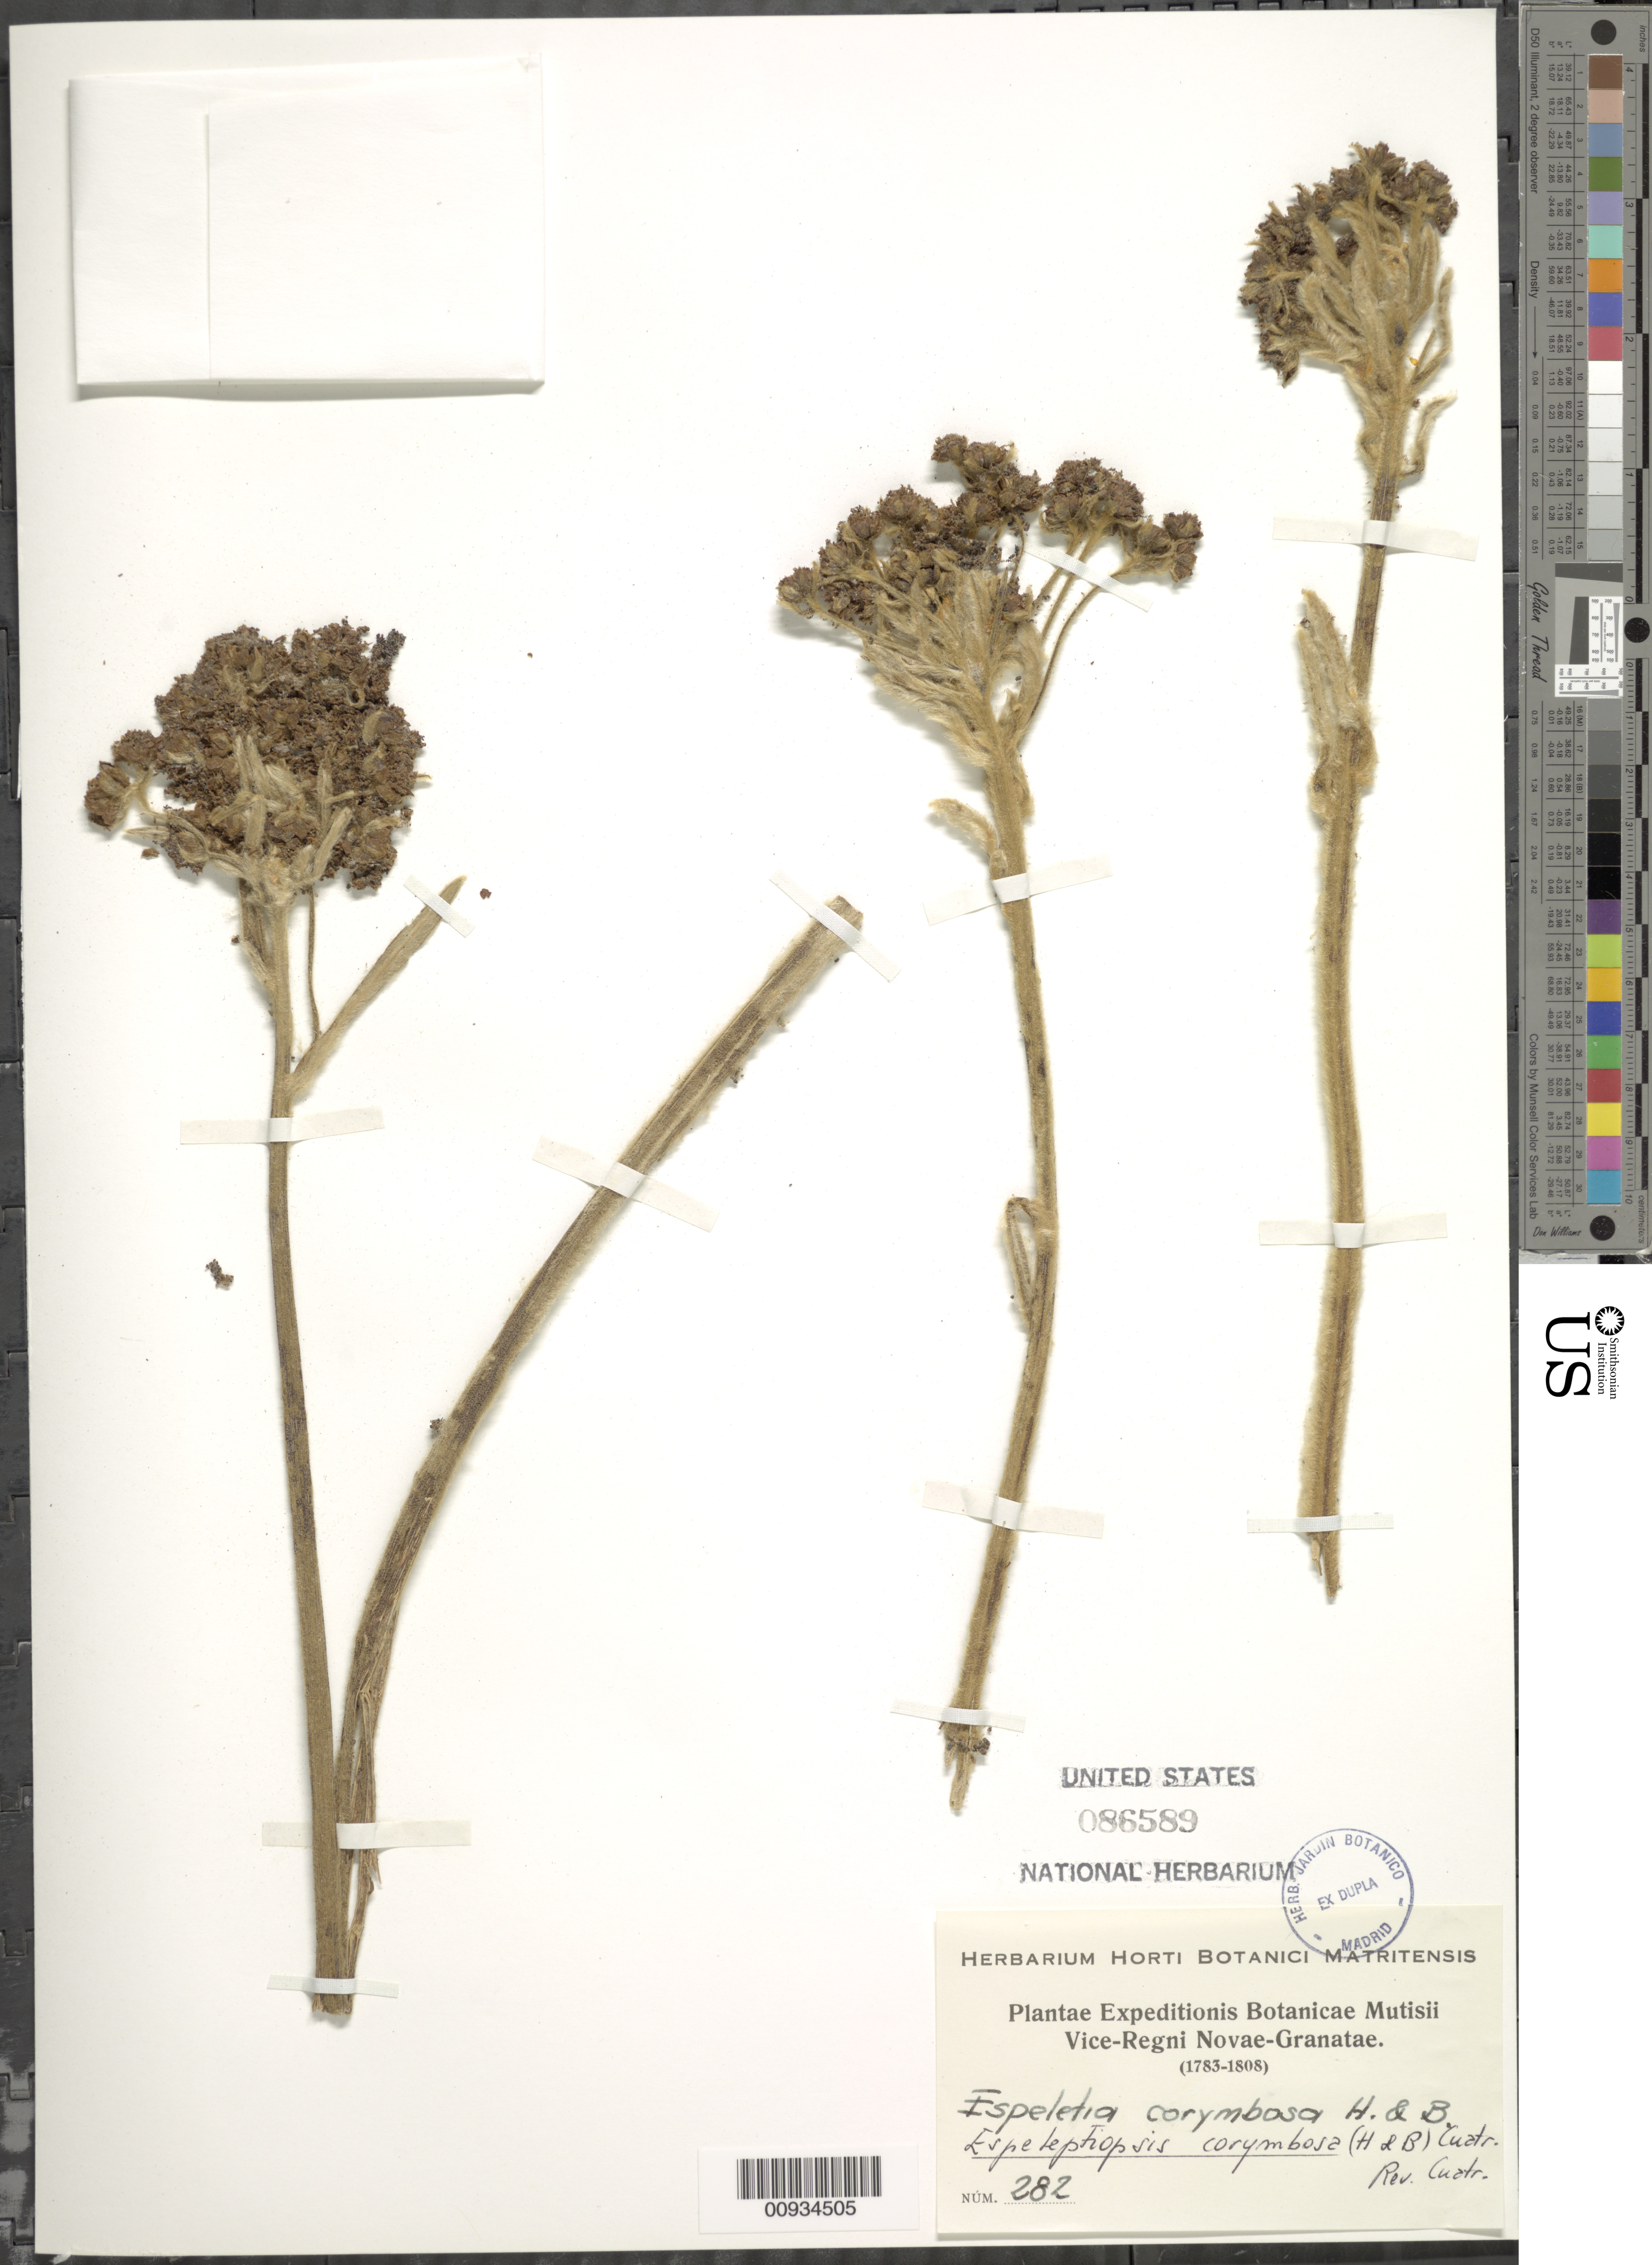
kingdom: Plantae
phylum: Tracheophyta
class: Magnoliopsida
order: Asterales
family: Asteraceae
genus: Espeletiopsis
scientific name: Espeletiopsis corymbosa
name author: (Humb. & Bonpl.) Cuatrec.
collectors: ex herb. Horti Botanici Matritensis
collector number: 282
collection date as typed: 1808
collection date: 1783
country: Colombia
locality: Vice-Regni Novae-Granatae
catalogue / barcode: US 86589